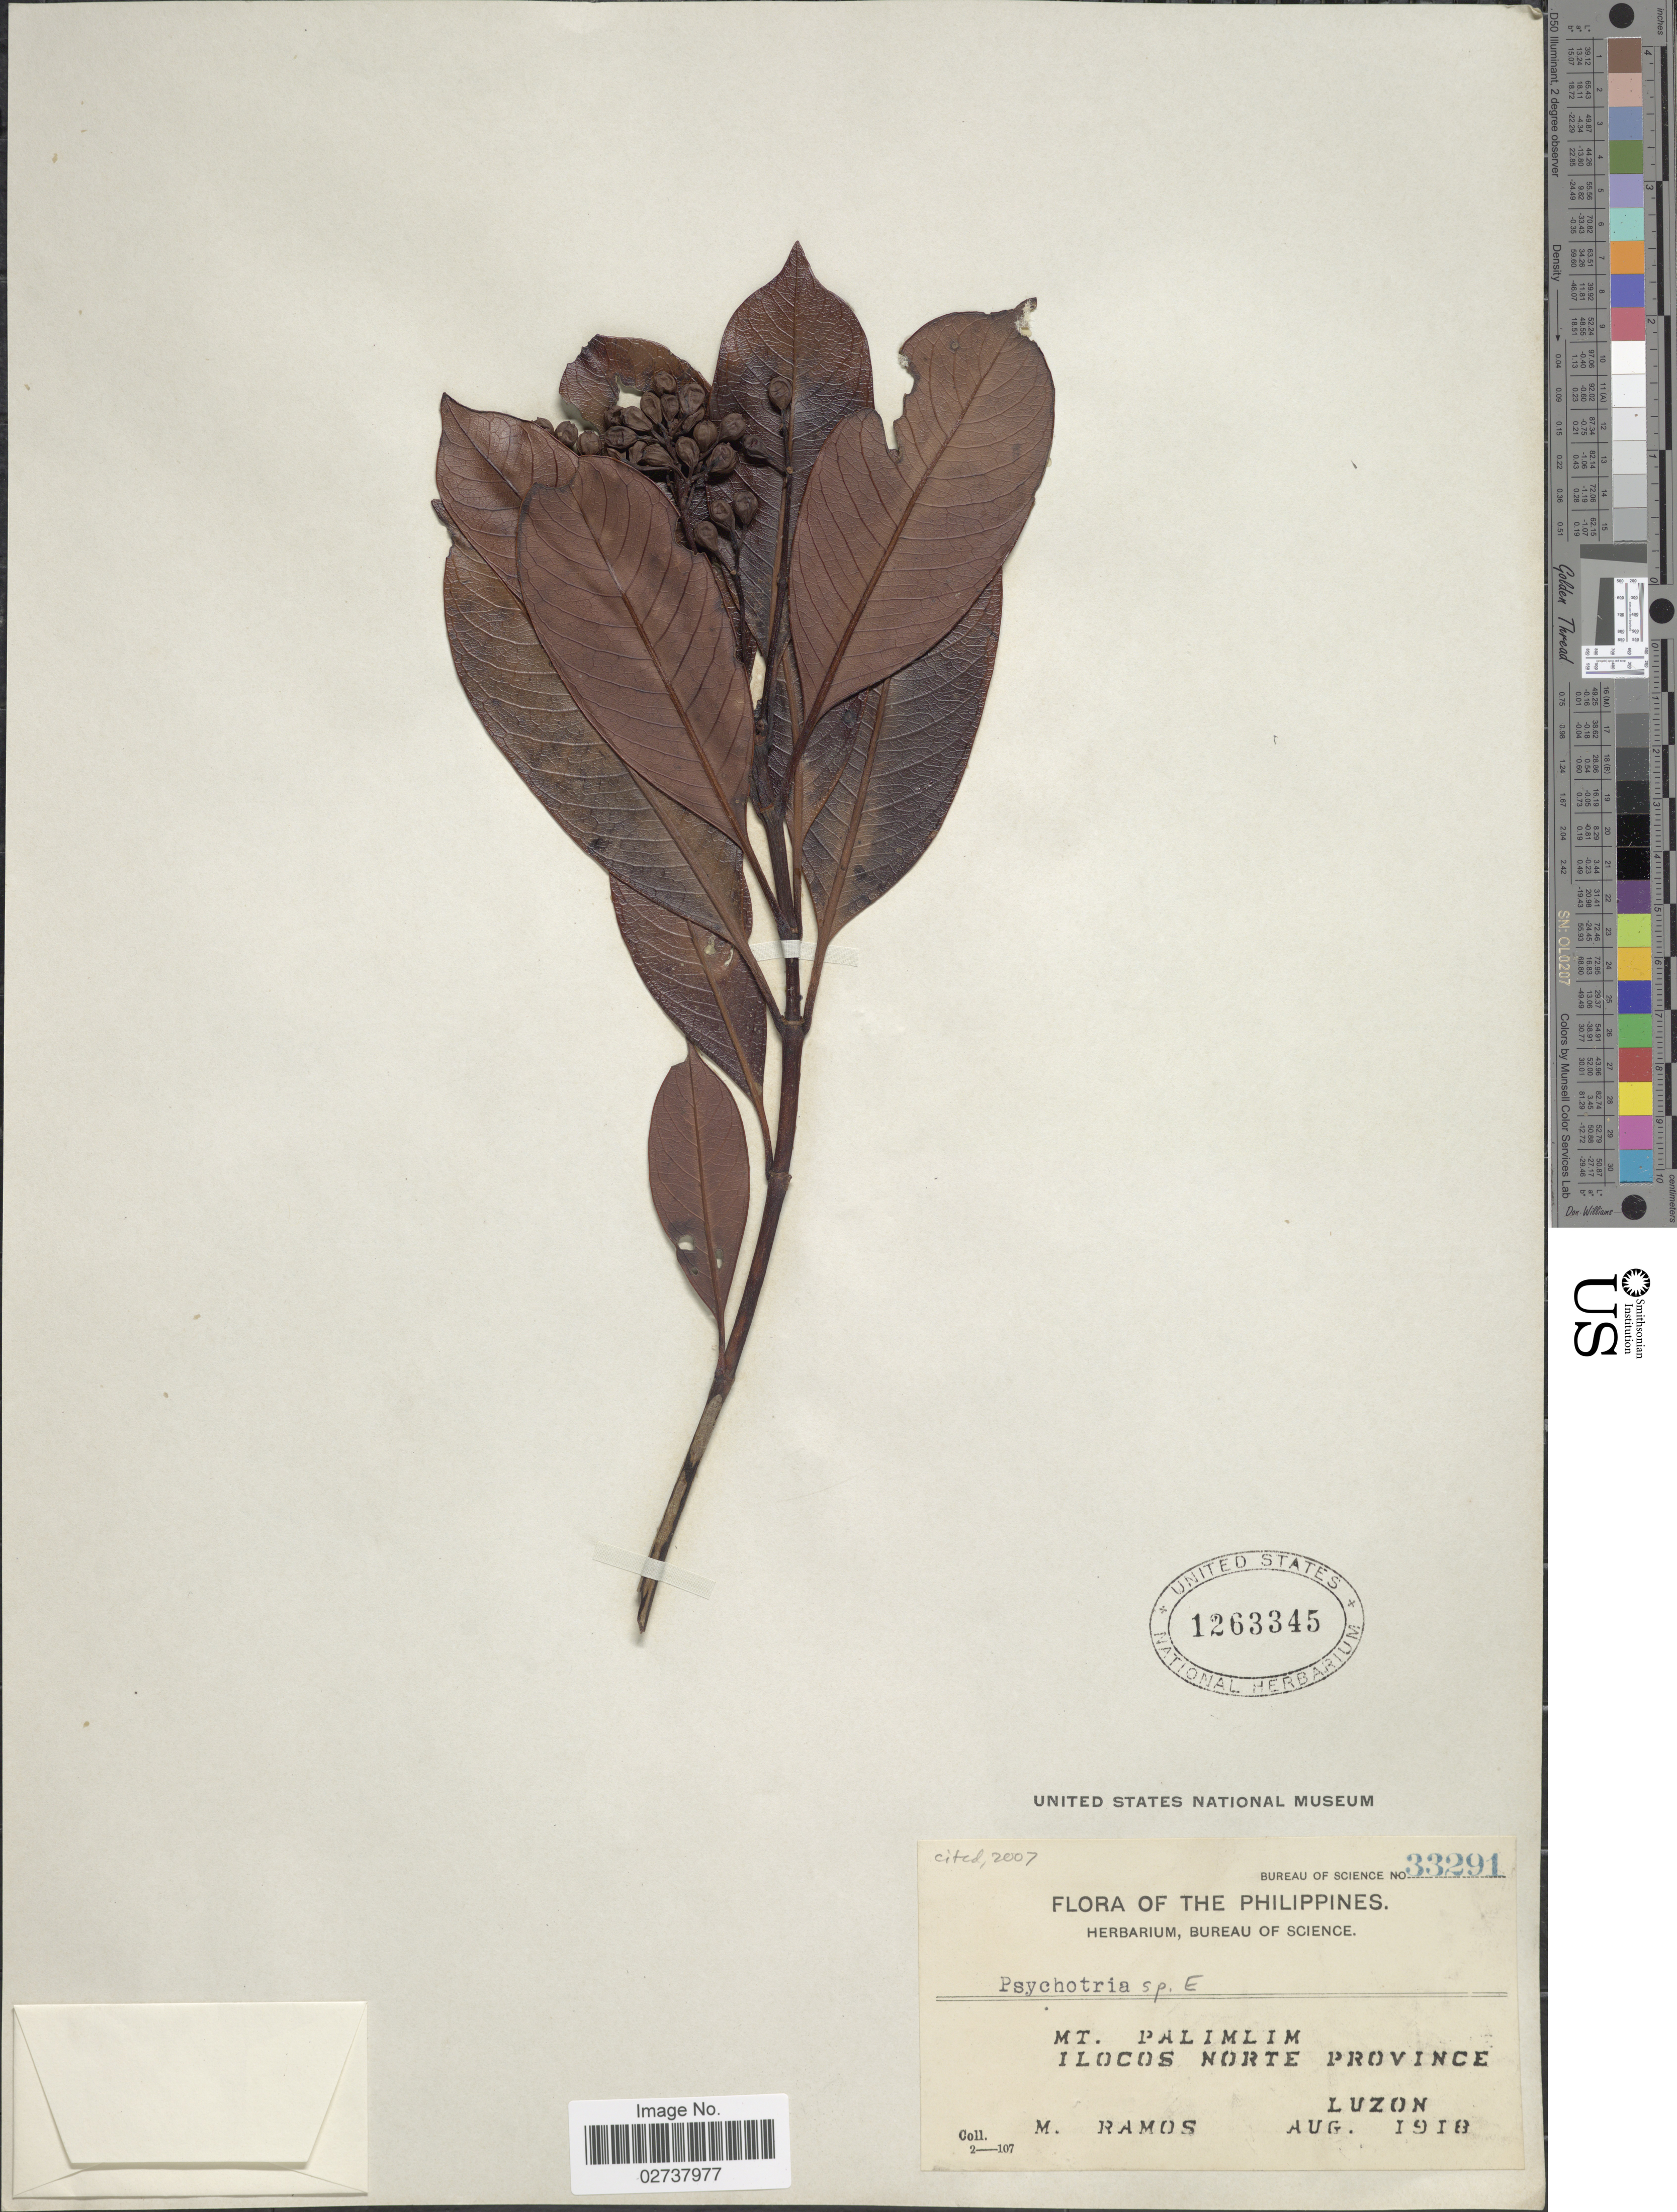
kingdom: Plantae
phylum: Tracheophyta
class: Magnoliopsida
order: Gentianales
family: Rubiaceae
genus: Psychotria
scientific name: Psychotria sp.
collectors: M. Ramos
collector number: Bureau of Science 33291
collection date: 1918-08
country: Philippines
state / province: Ilocos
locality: Mt. Palimlim, Ilocos Norte Province. Luzon.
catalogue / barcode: US 1263345